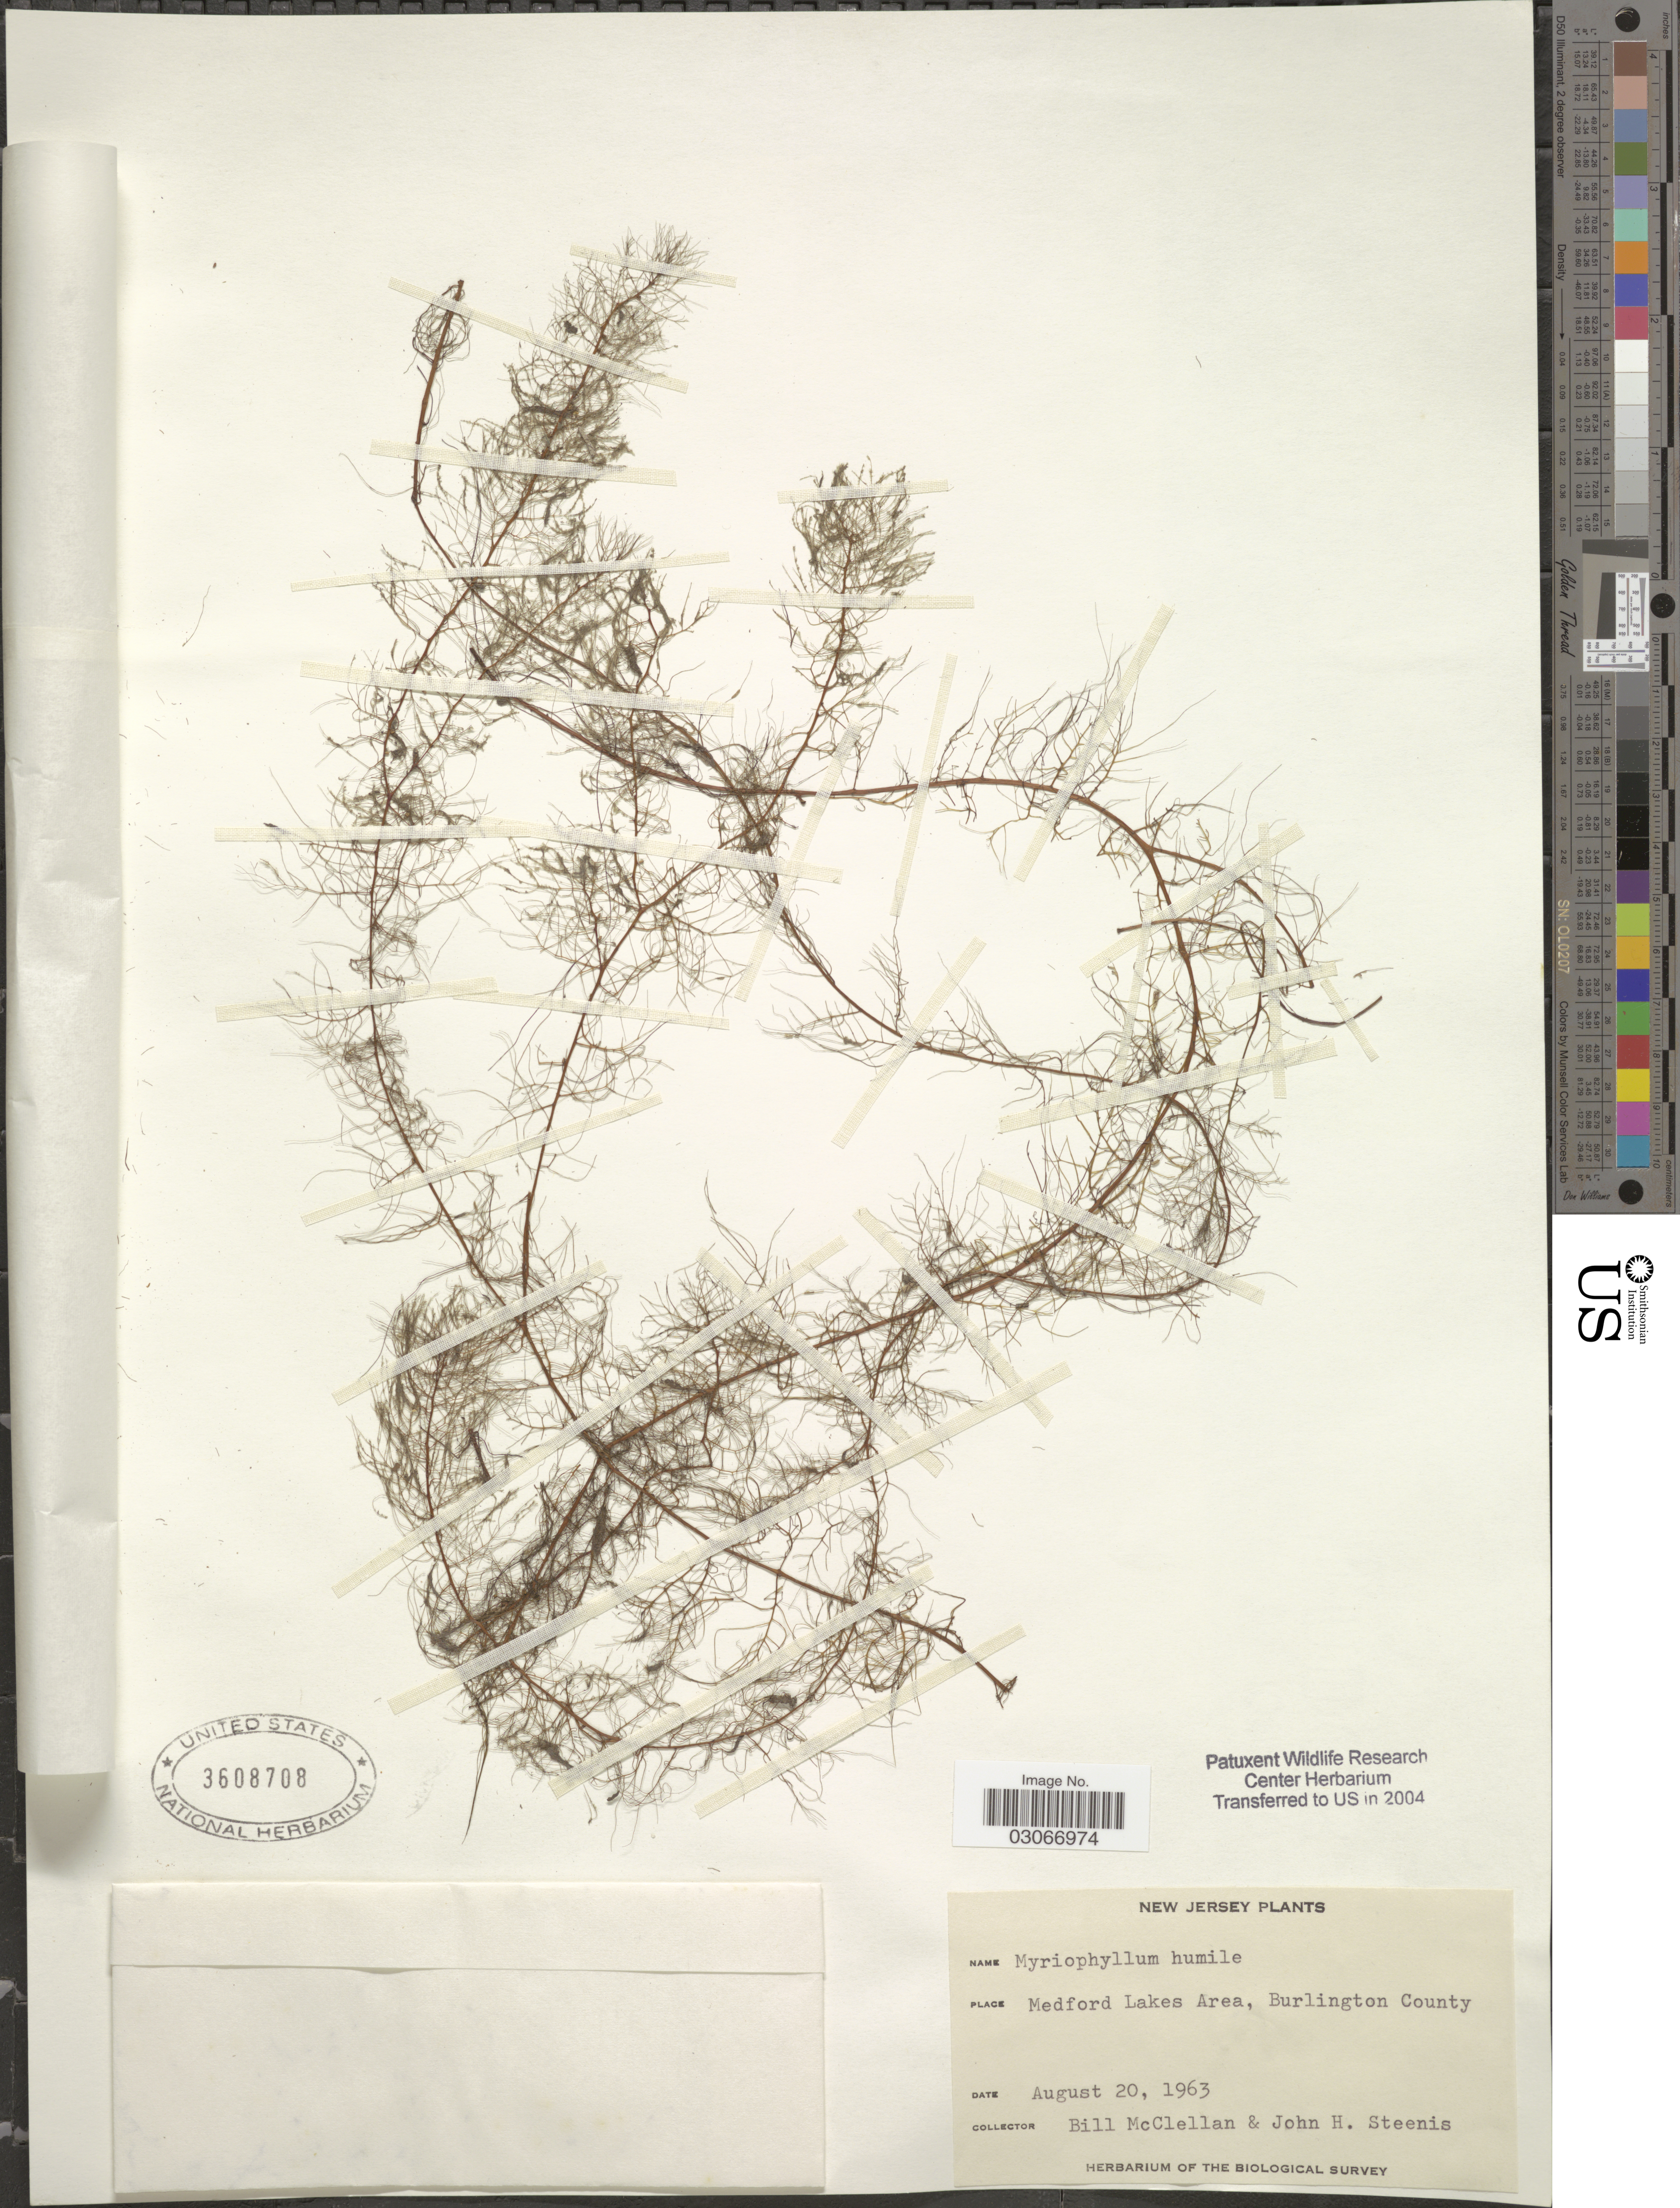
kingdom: Plantae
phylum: Tracheophyta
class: Magnoliopsida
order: Saxifragales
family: Haloragaceae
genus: Myriophyllum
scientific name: Myriophyllum humile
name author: (Raf.) Morong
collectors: B. McClellan & J. H. Steenis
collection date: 1963-08-20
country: United States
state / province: New Jersey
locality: Medford Lakes Area, Burlington County.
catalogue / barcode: US 3608708